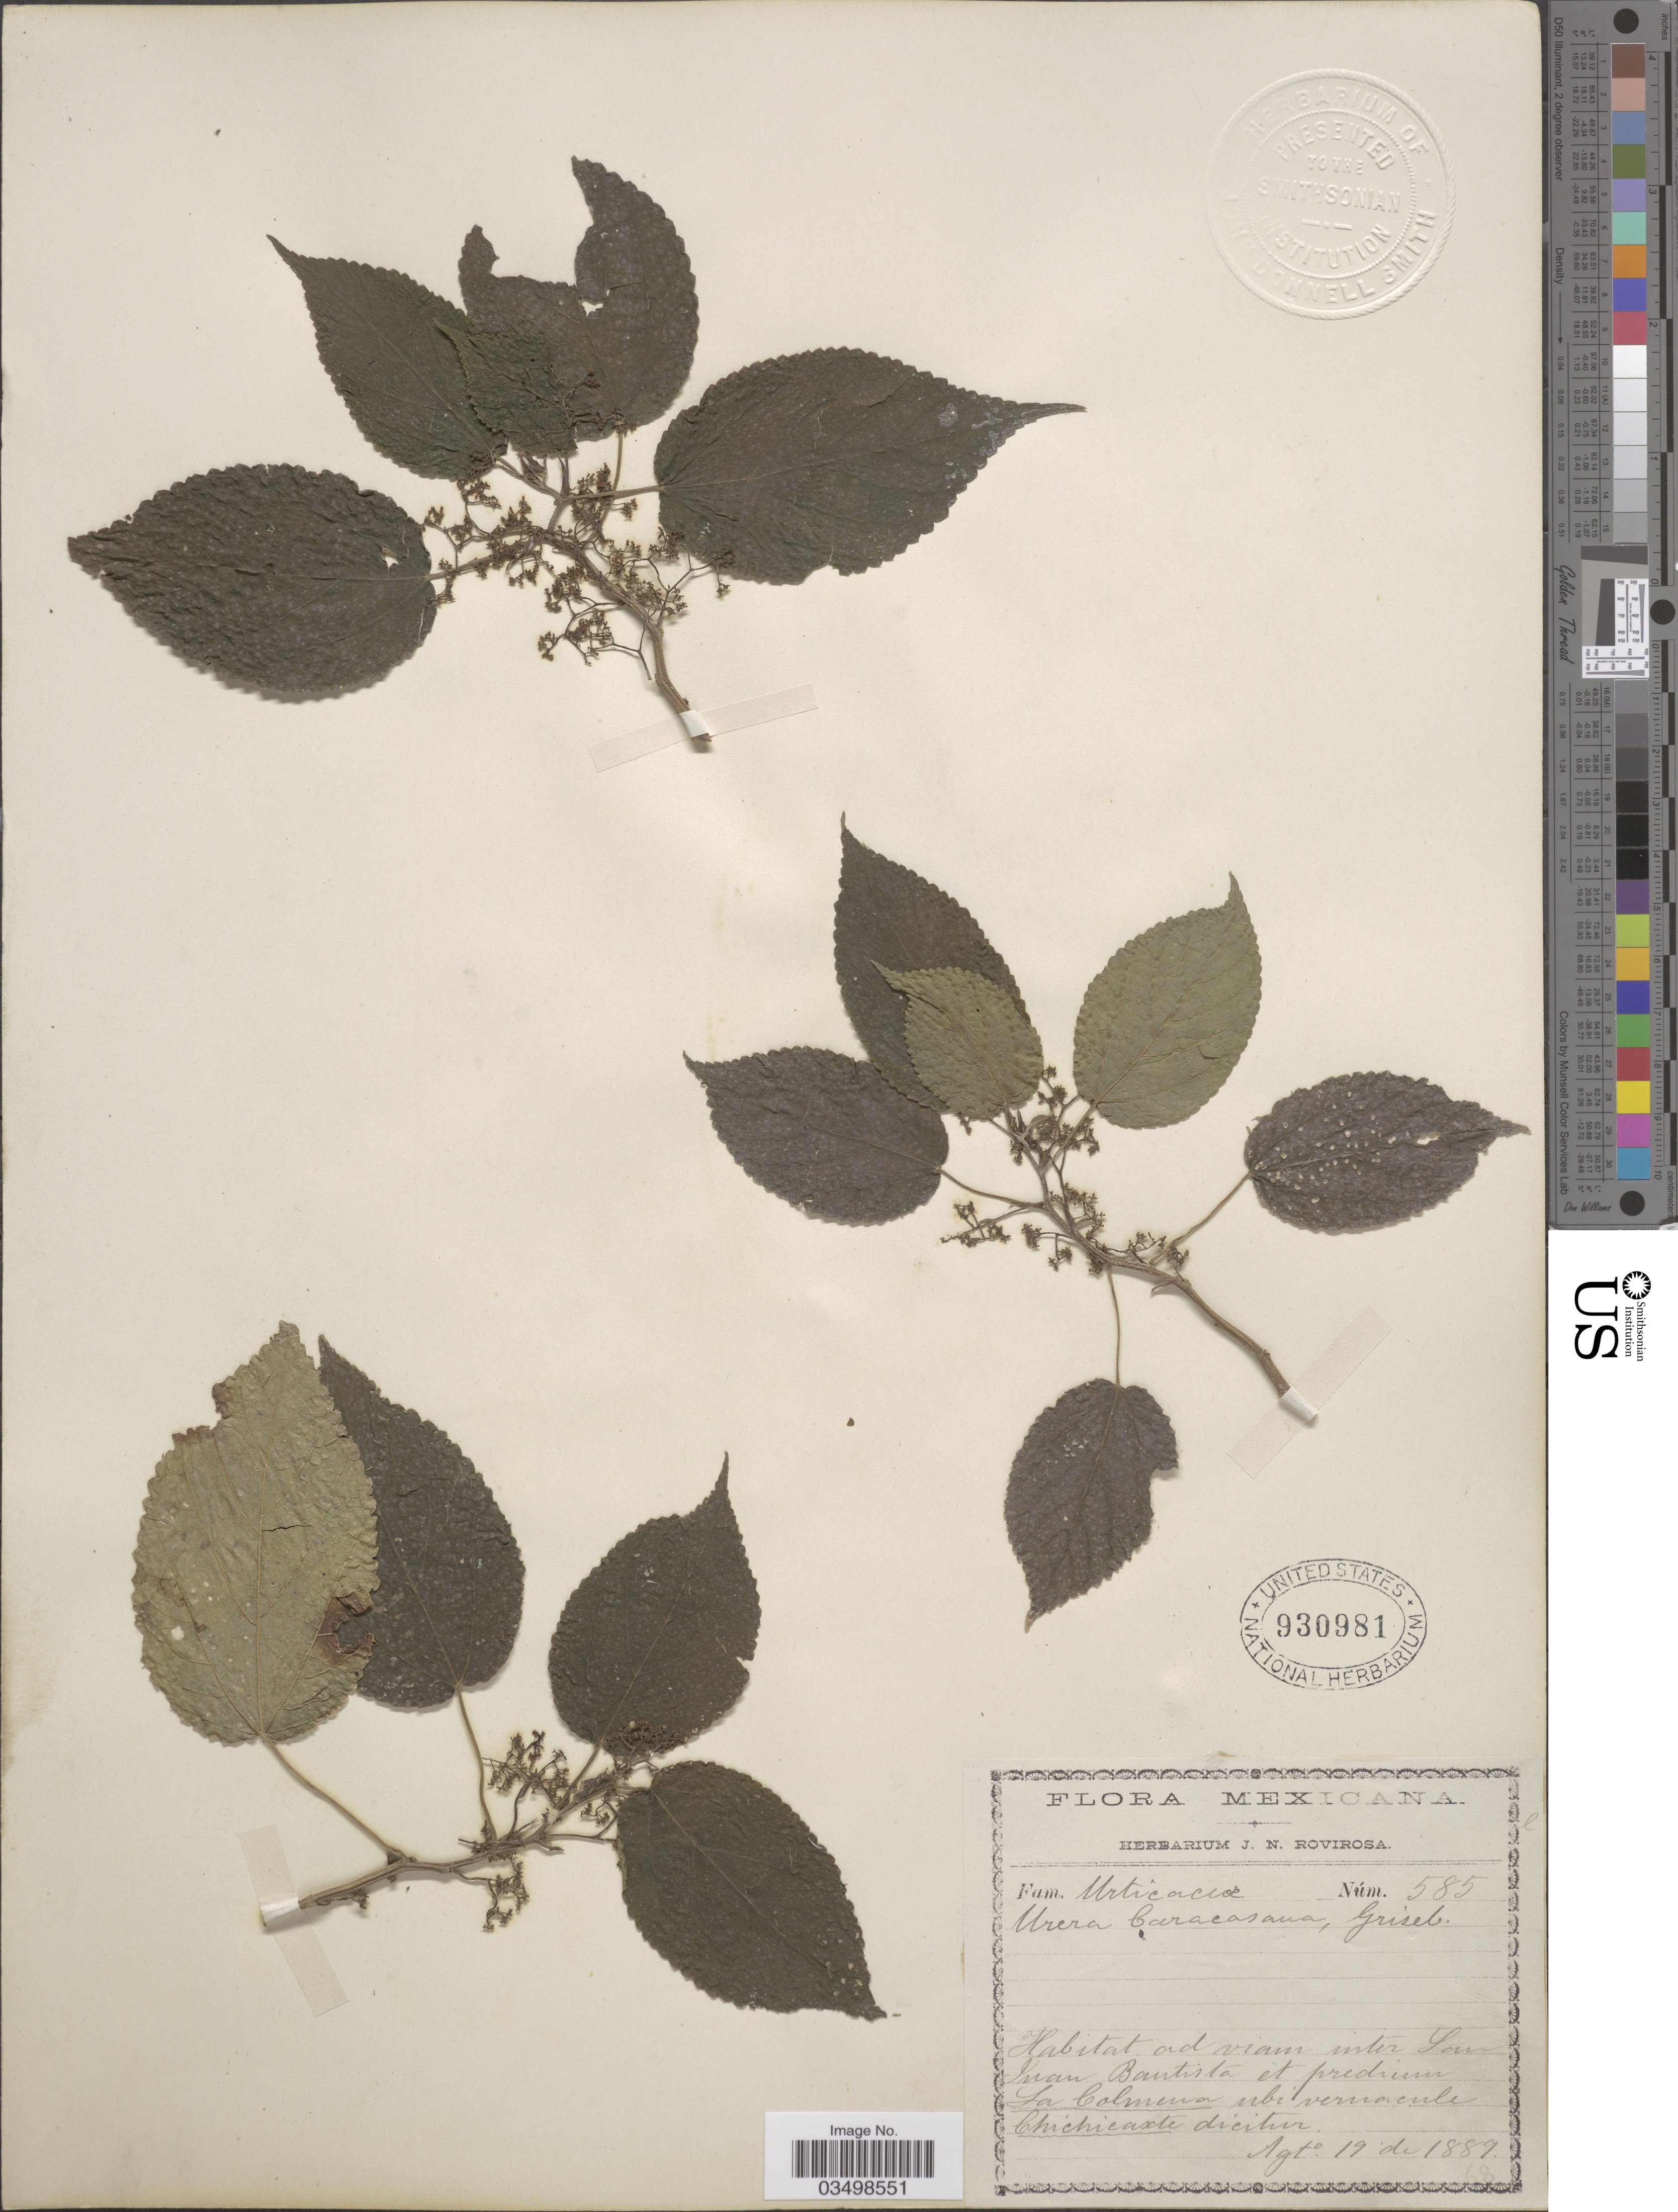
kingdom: Plantae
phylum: Tracheophyta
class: Magnoliopsida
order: Rosales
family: Urticaceae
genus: Urera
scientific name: Urera caracasana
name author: (Jacq.) Gaudich. ex Griseb.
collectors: ex herb. J. N. Rovirosa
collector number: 585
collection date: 1889-08-19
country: Mexico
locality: Ad viam inter San Juan Bautista èt predium La Colmena ubi vernovenle* Chichicaxte dicitur.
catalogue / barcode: US 930981